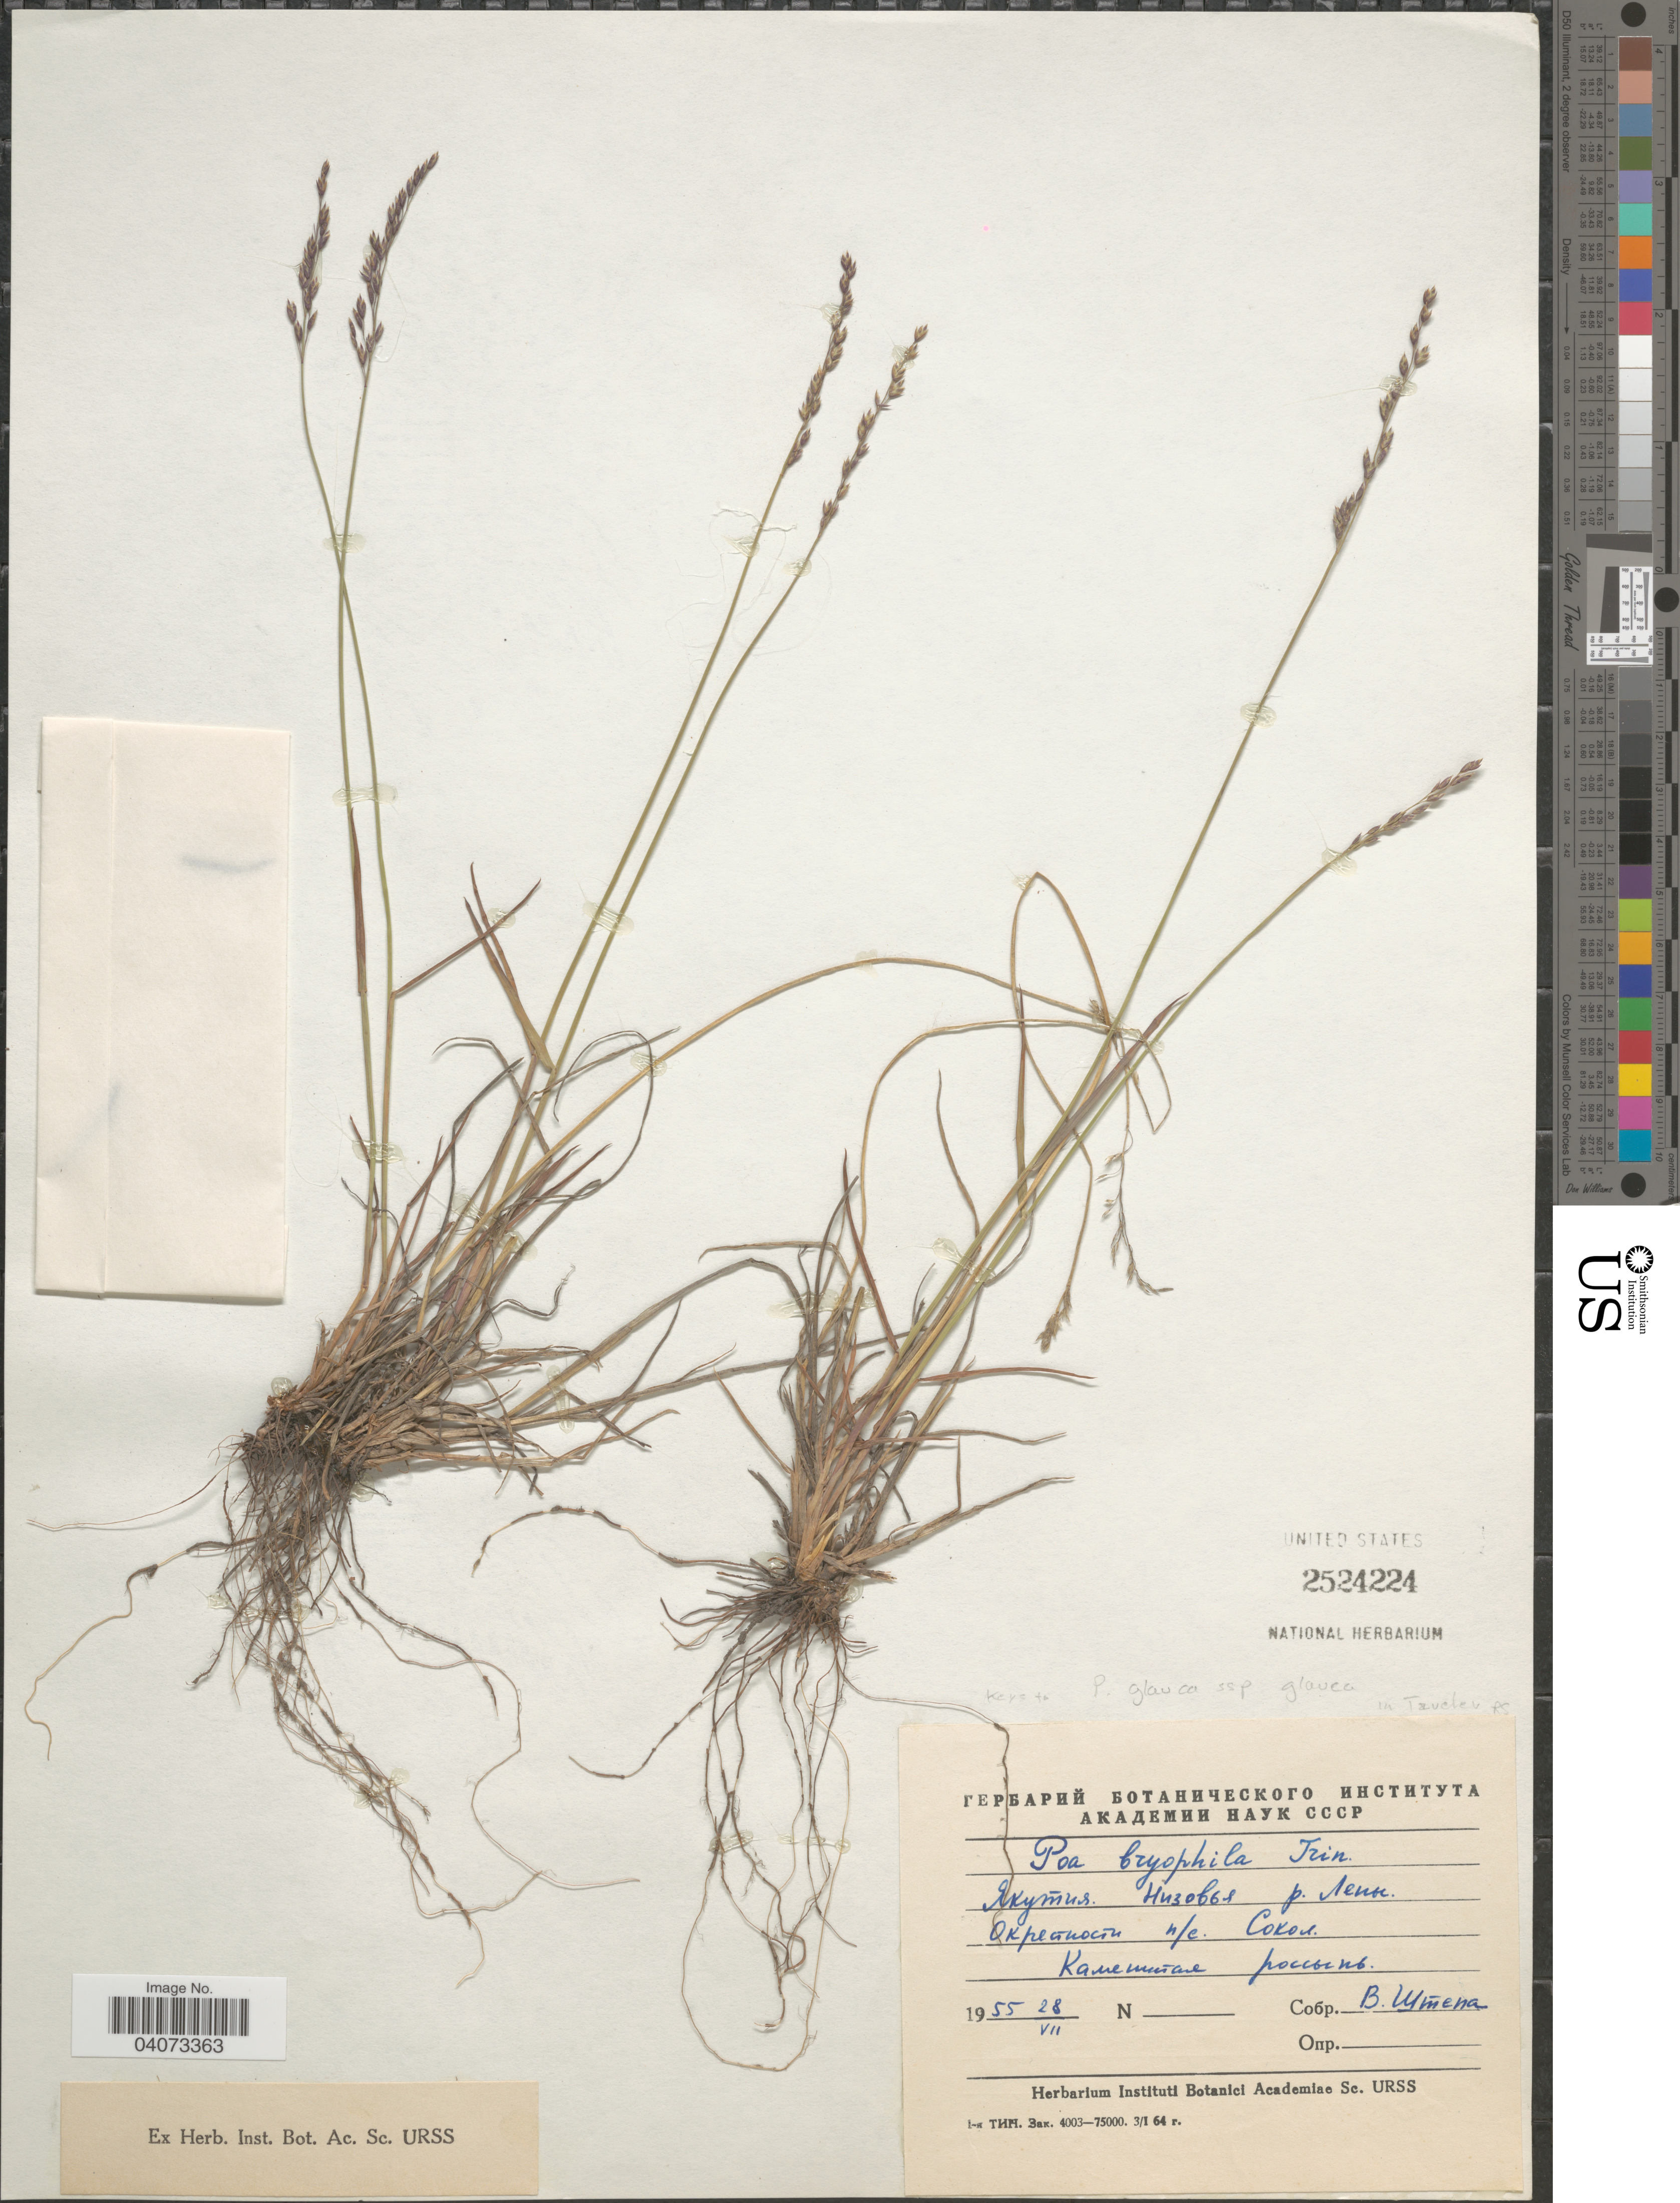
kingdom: Plantae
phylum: Tracheophyta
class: Liliopsida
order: Poales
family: Poaceae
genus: Poa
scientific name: Poa glauca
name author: Vahl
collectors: V. Shtepa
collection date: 1955-07-28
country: Russian Federation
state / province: Sakha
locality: Lower reaches of river Lena, vicinity of Sokol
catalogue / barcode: US 2524224